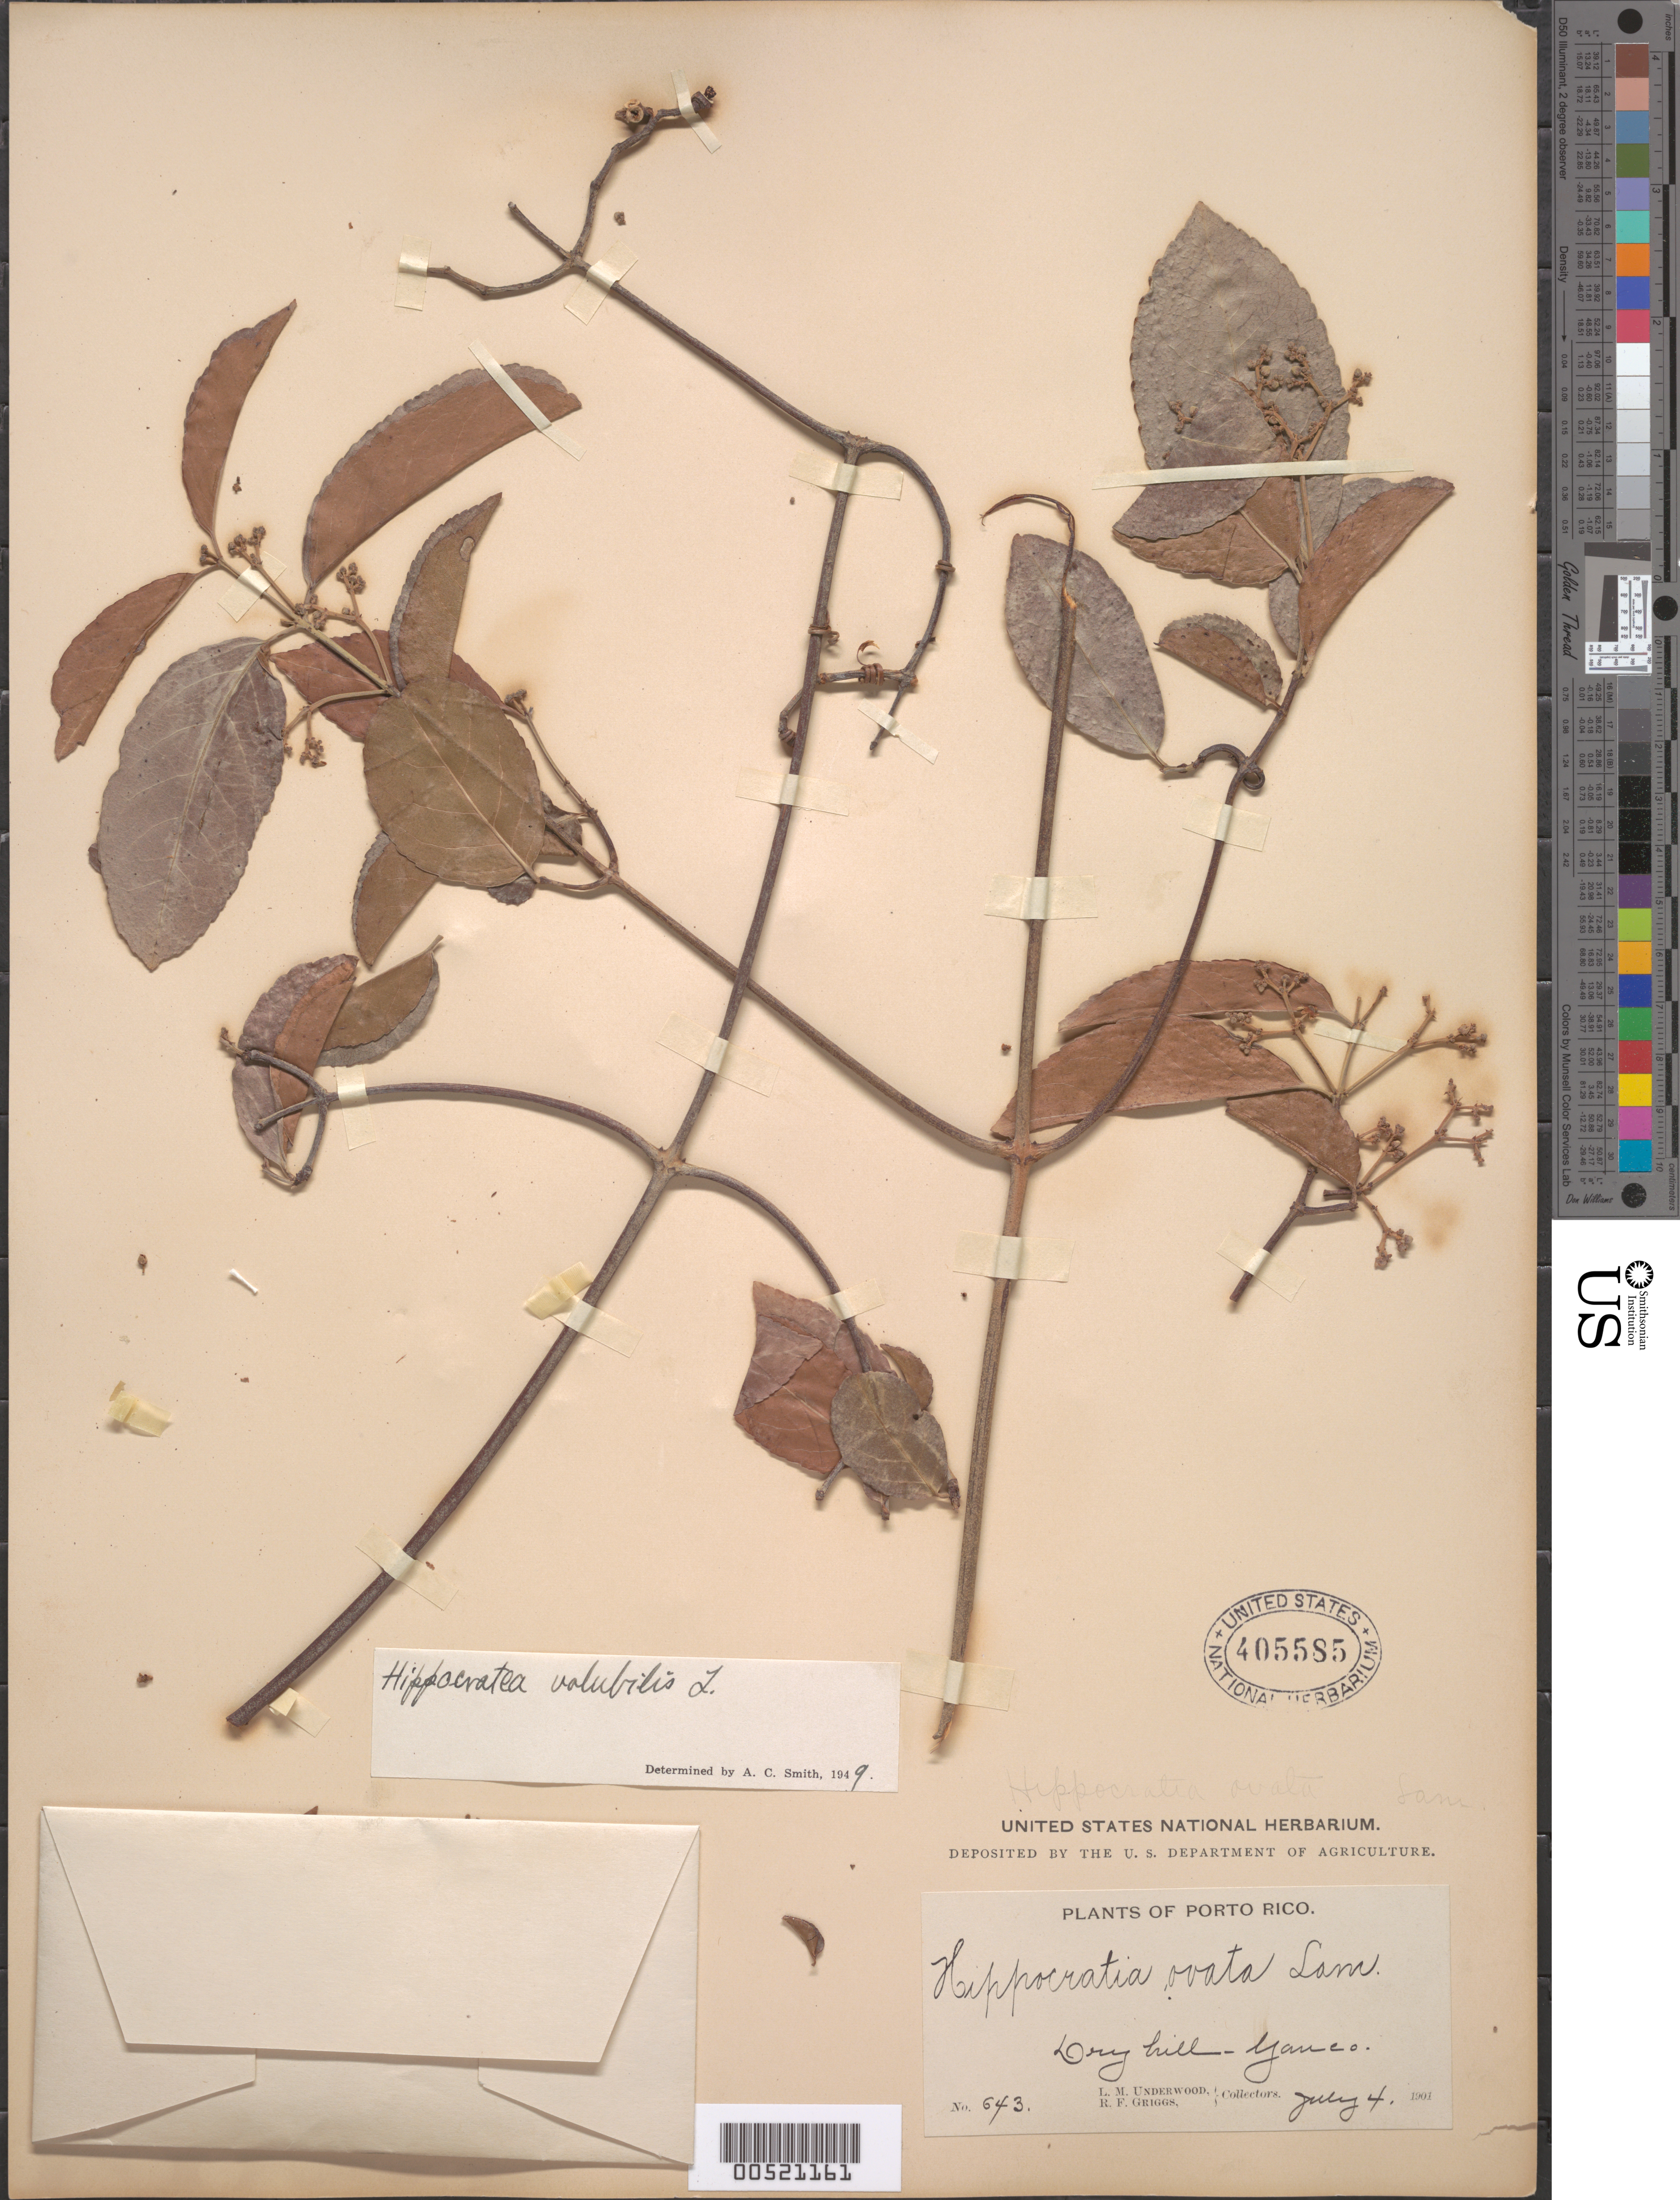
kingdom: Plantae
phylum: Tracheophyta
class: Magnoliopsida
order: Celastrales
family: Celastraceae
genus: Hippocratea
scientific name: Hippocratea volubilis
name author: L.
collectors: L. M. Underwood & R. F. Griggs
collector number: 643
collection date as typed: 04 Jul 1901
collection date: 1901-07-04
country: Puerto Rico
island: Greater Antilles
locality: Yauco. Dry hill.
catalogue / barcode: US 405585